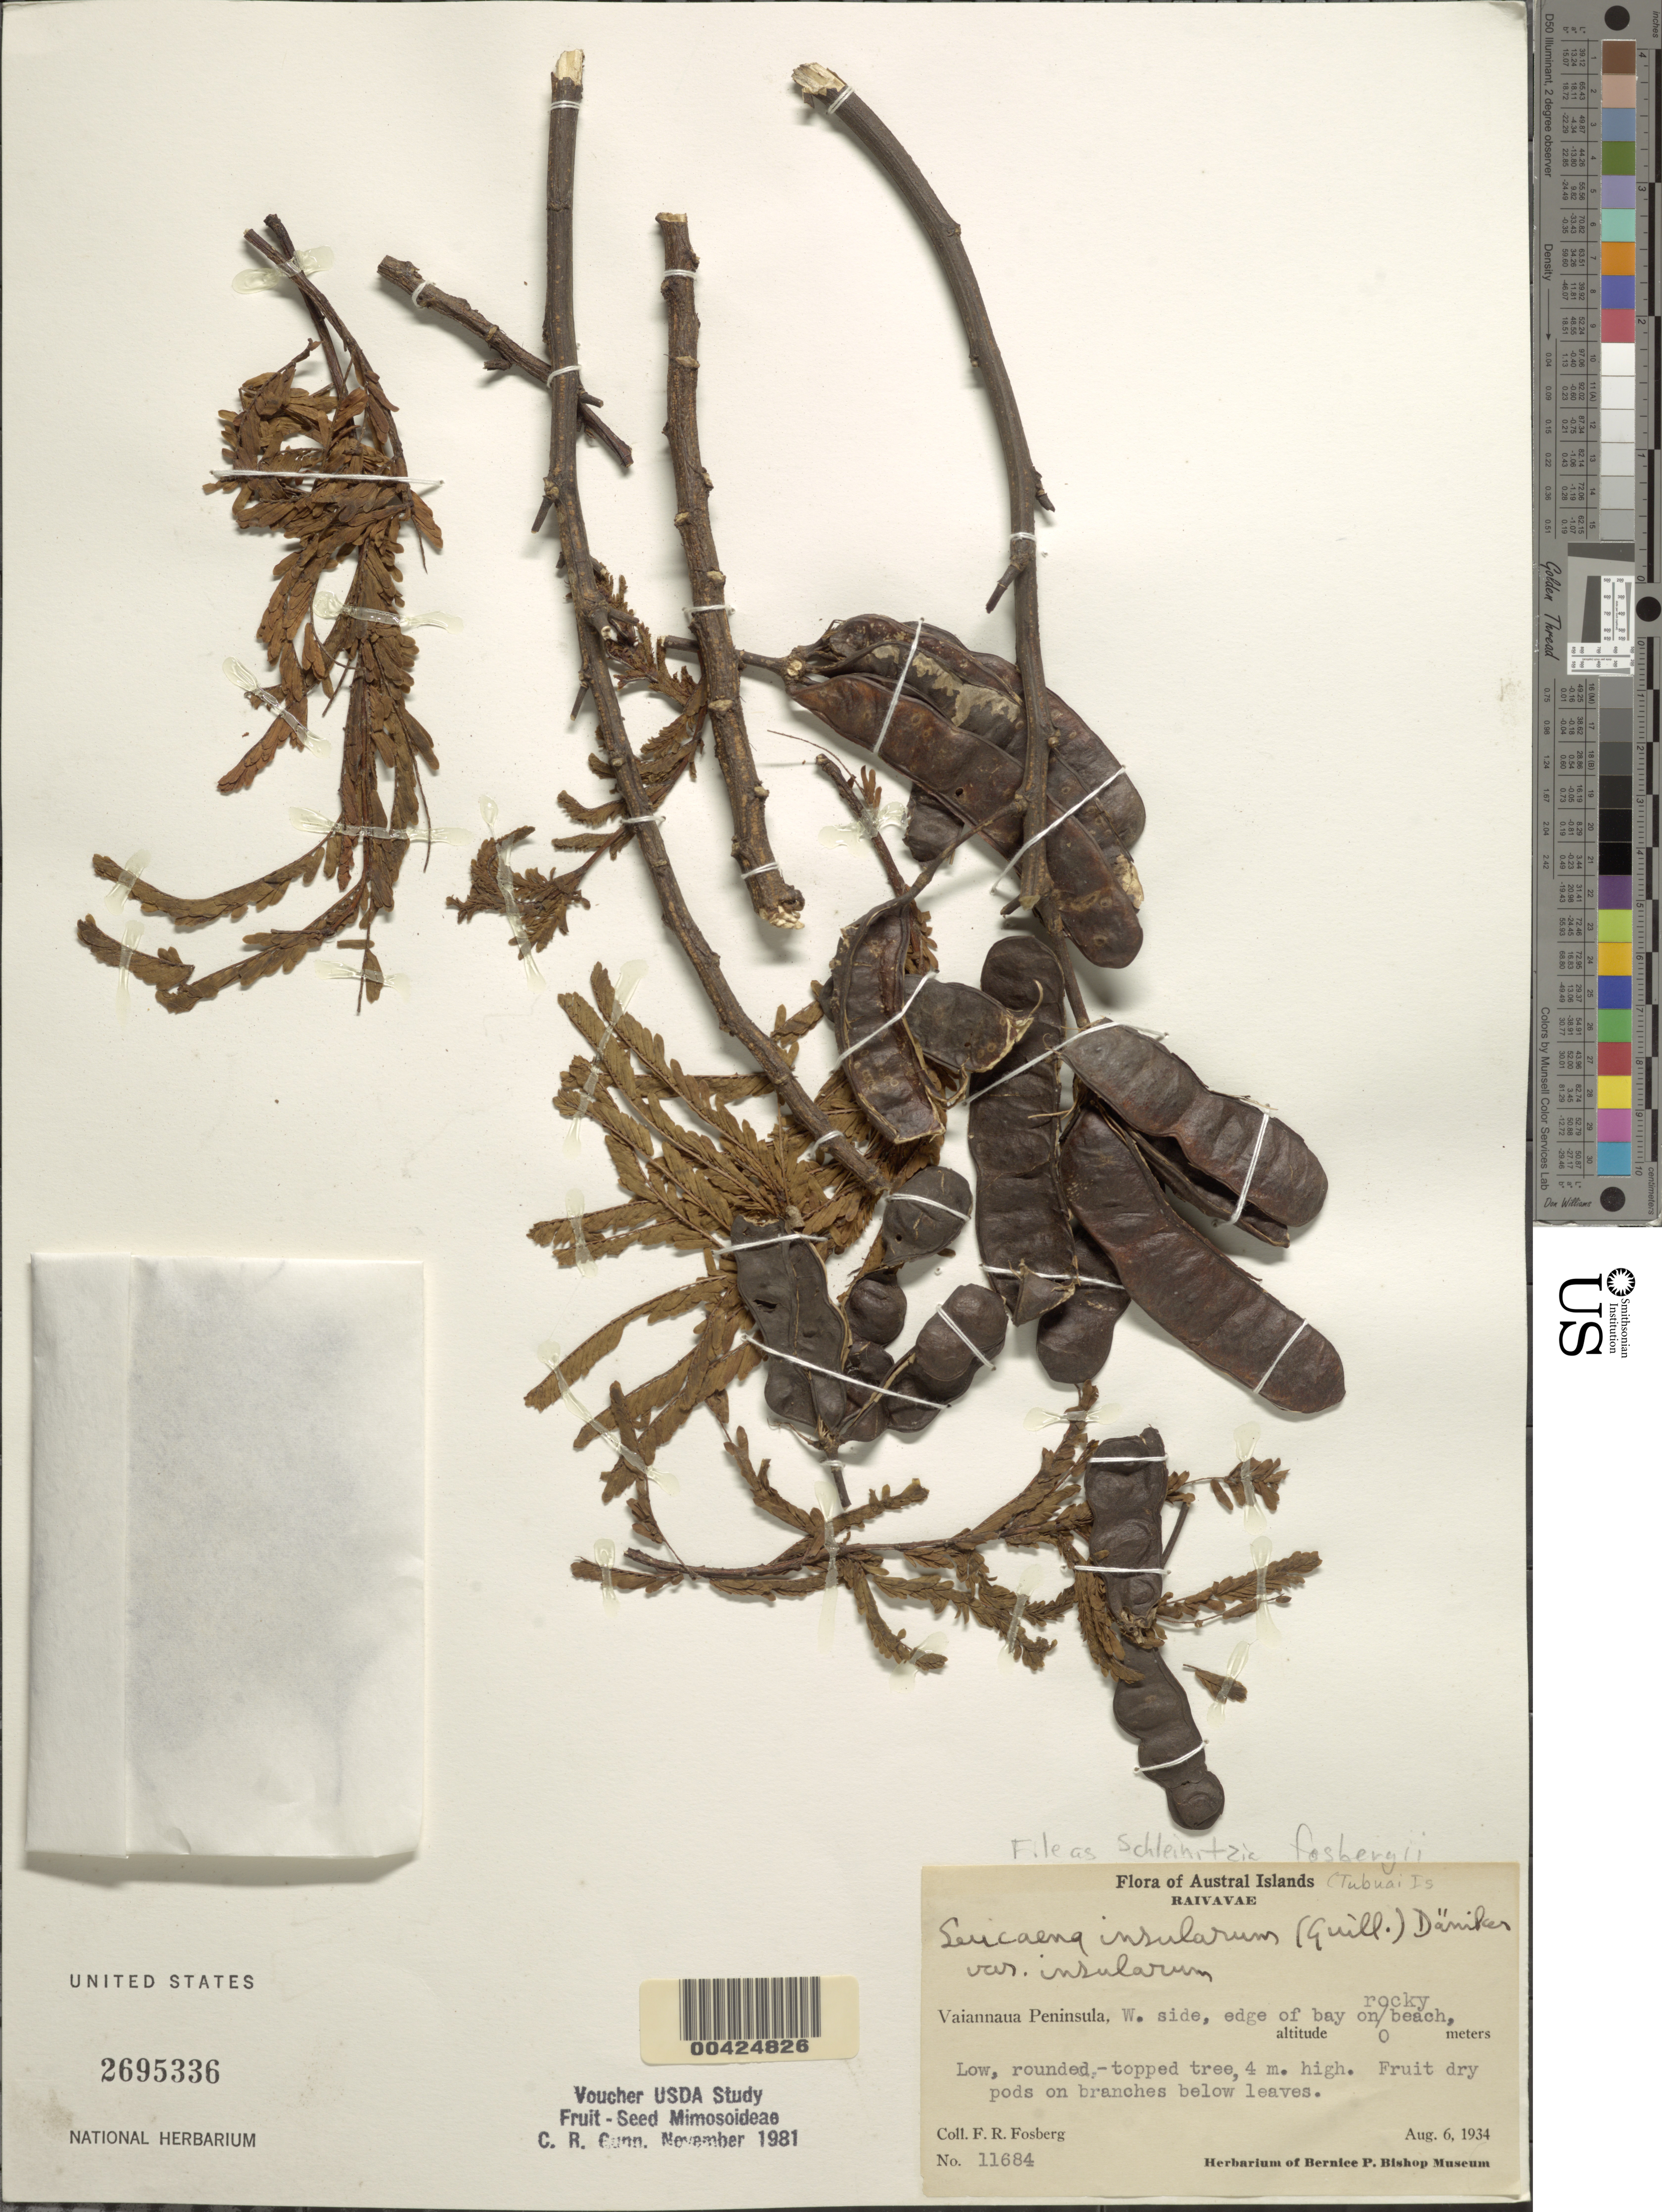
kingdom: Plantae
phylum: Tracheophyta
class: Magnoliopsida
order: Fabales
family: Fabaceae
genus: Schleinitzia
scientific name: Schleinitzia insularum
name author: (Guill.) Burkart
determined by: Wagner, W. L., (BOT), Smithsonian Institution - National Museum of Natural History (UNITED STATES)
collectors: F. R. Fosberg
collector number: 11684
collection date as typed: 06 Aug 1934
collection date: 1934-08-06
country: French Polynesia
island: Raivavae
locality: Raivave i. (?), vaiannaua peninsula [Tubuai Is.]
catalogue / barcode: US 2695336